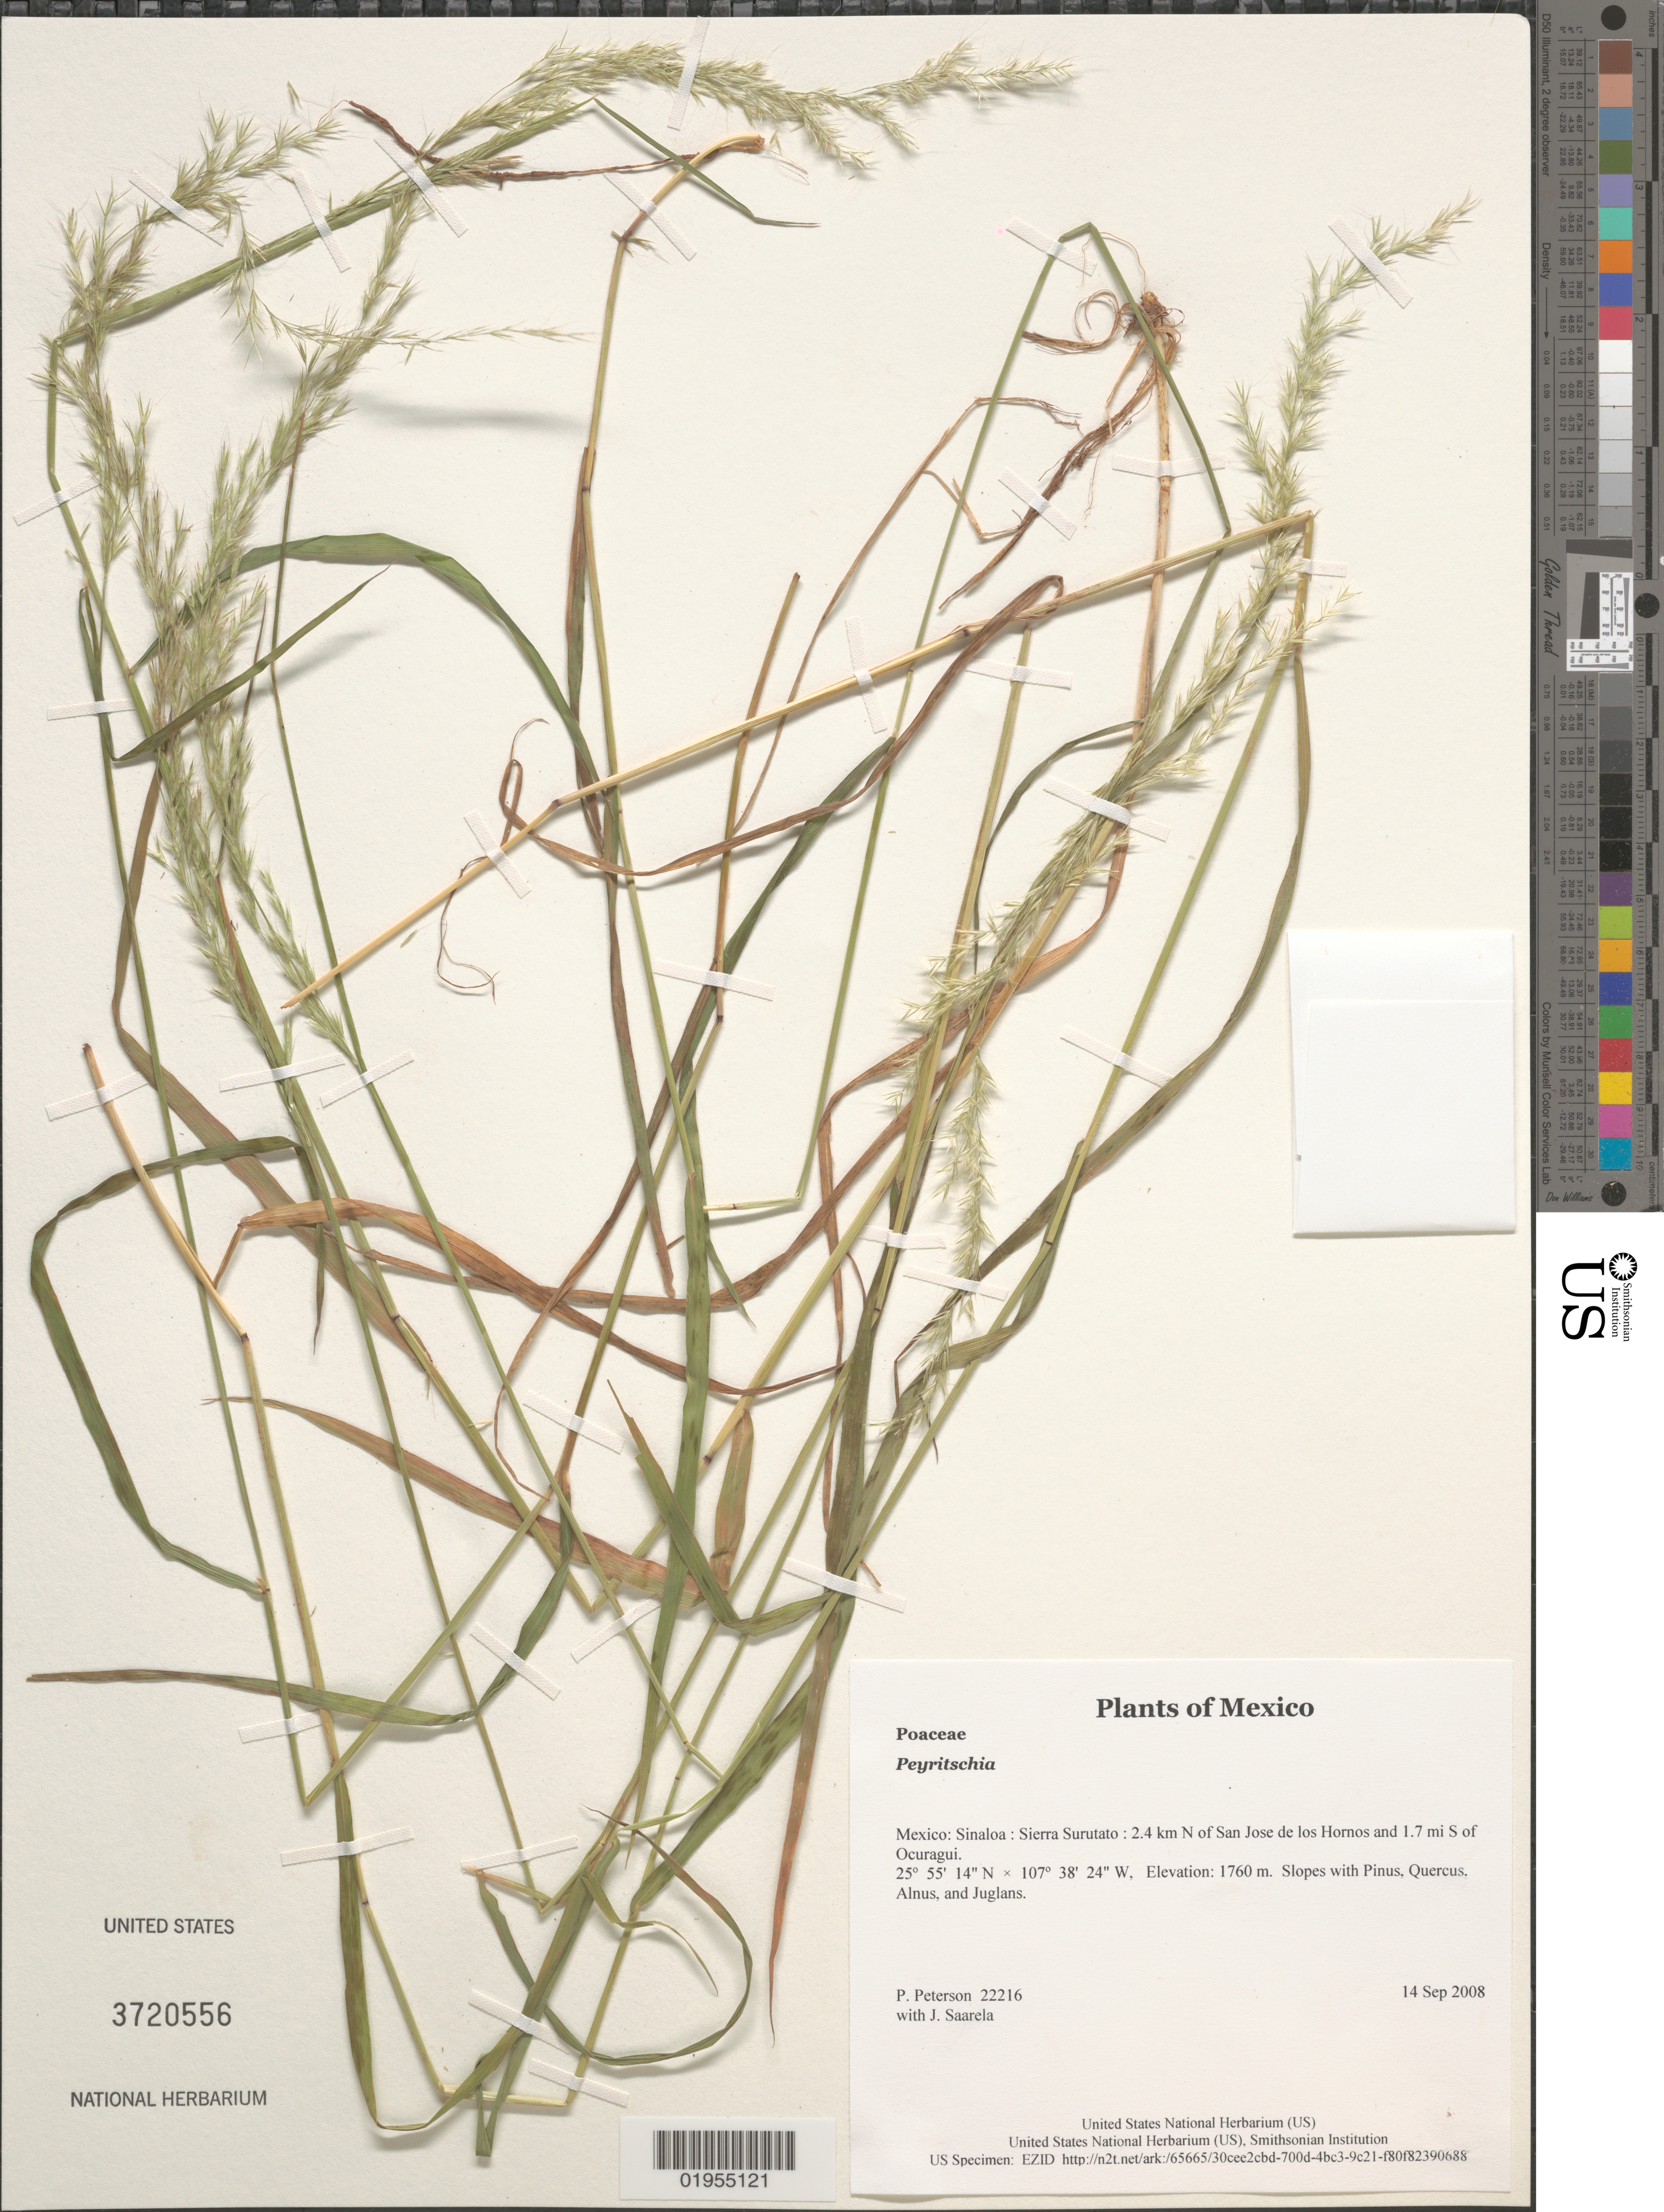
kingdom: Plantae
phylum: Tracheophyta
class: Liliopsida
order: Poales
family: Poaceae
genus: Peyritschia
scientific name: Peyritschia sp.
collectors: P. M. Peterson & J. Saarela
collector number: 22216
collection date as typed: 14 Sep 2008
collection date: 2008-09-14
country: Mexico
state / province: Sinaloa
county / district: Sierra Surutato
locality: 2.4 km N of San Jose de los Hornos and 1.7 mi S of Ocuragui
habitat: Slopes with Pinus, Quercus, Alnus, and Juglans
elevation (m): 1760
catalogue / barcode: US 3720556